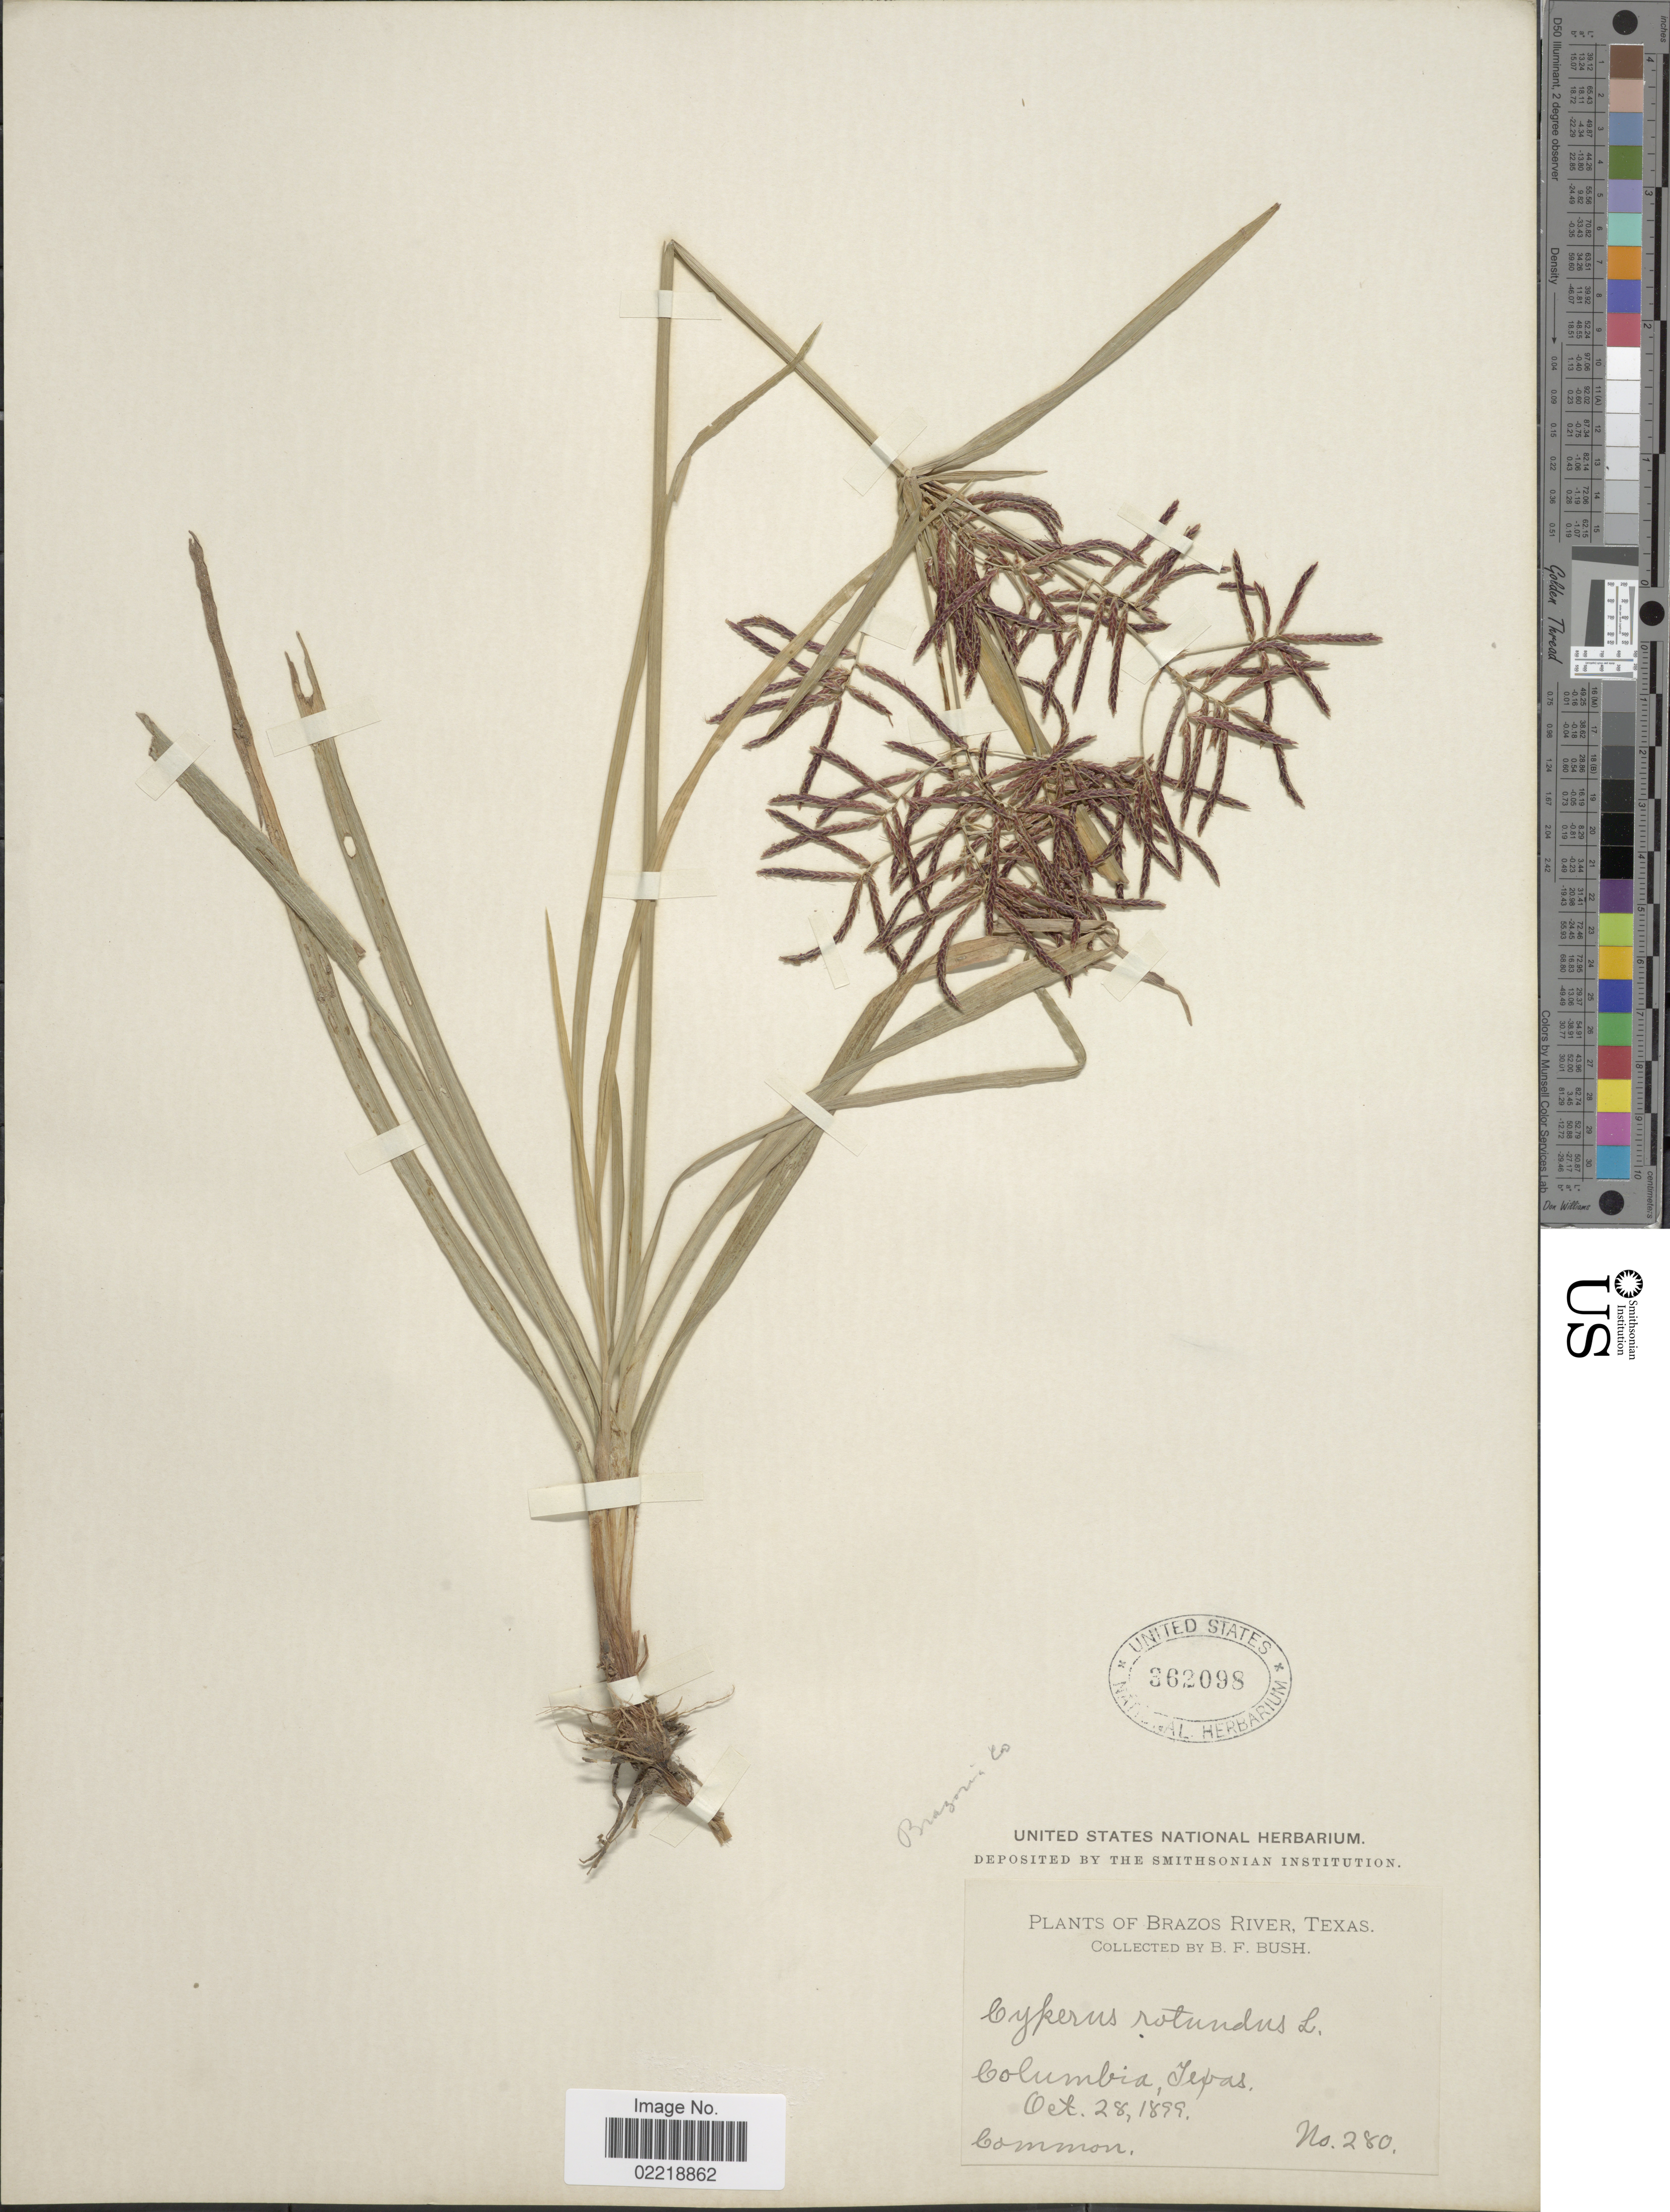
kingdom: Plantae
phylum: Tracheophyta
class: Liliopsida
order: Poales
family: Cyperaceae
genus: Cyperus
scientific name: Cyperus rotundus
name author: L.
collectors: B. F. Bush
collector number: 280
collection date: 1899-10-28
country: United States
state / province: Texas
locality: Brazos River, Columbia, Common, Brazoria Co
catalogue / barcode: US 362098